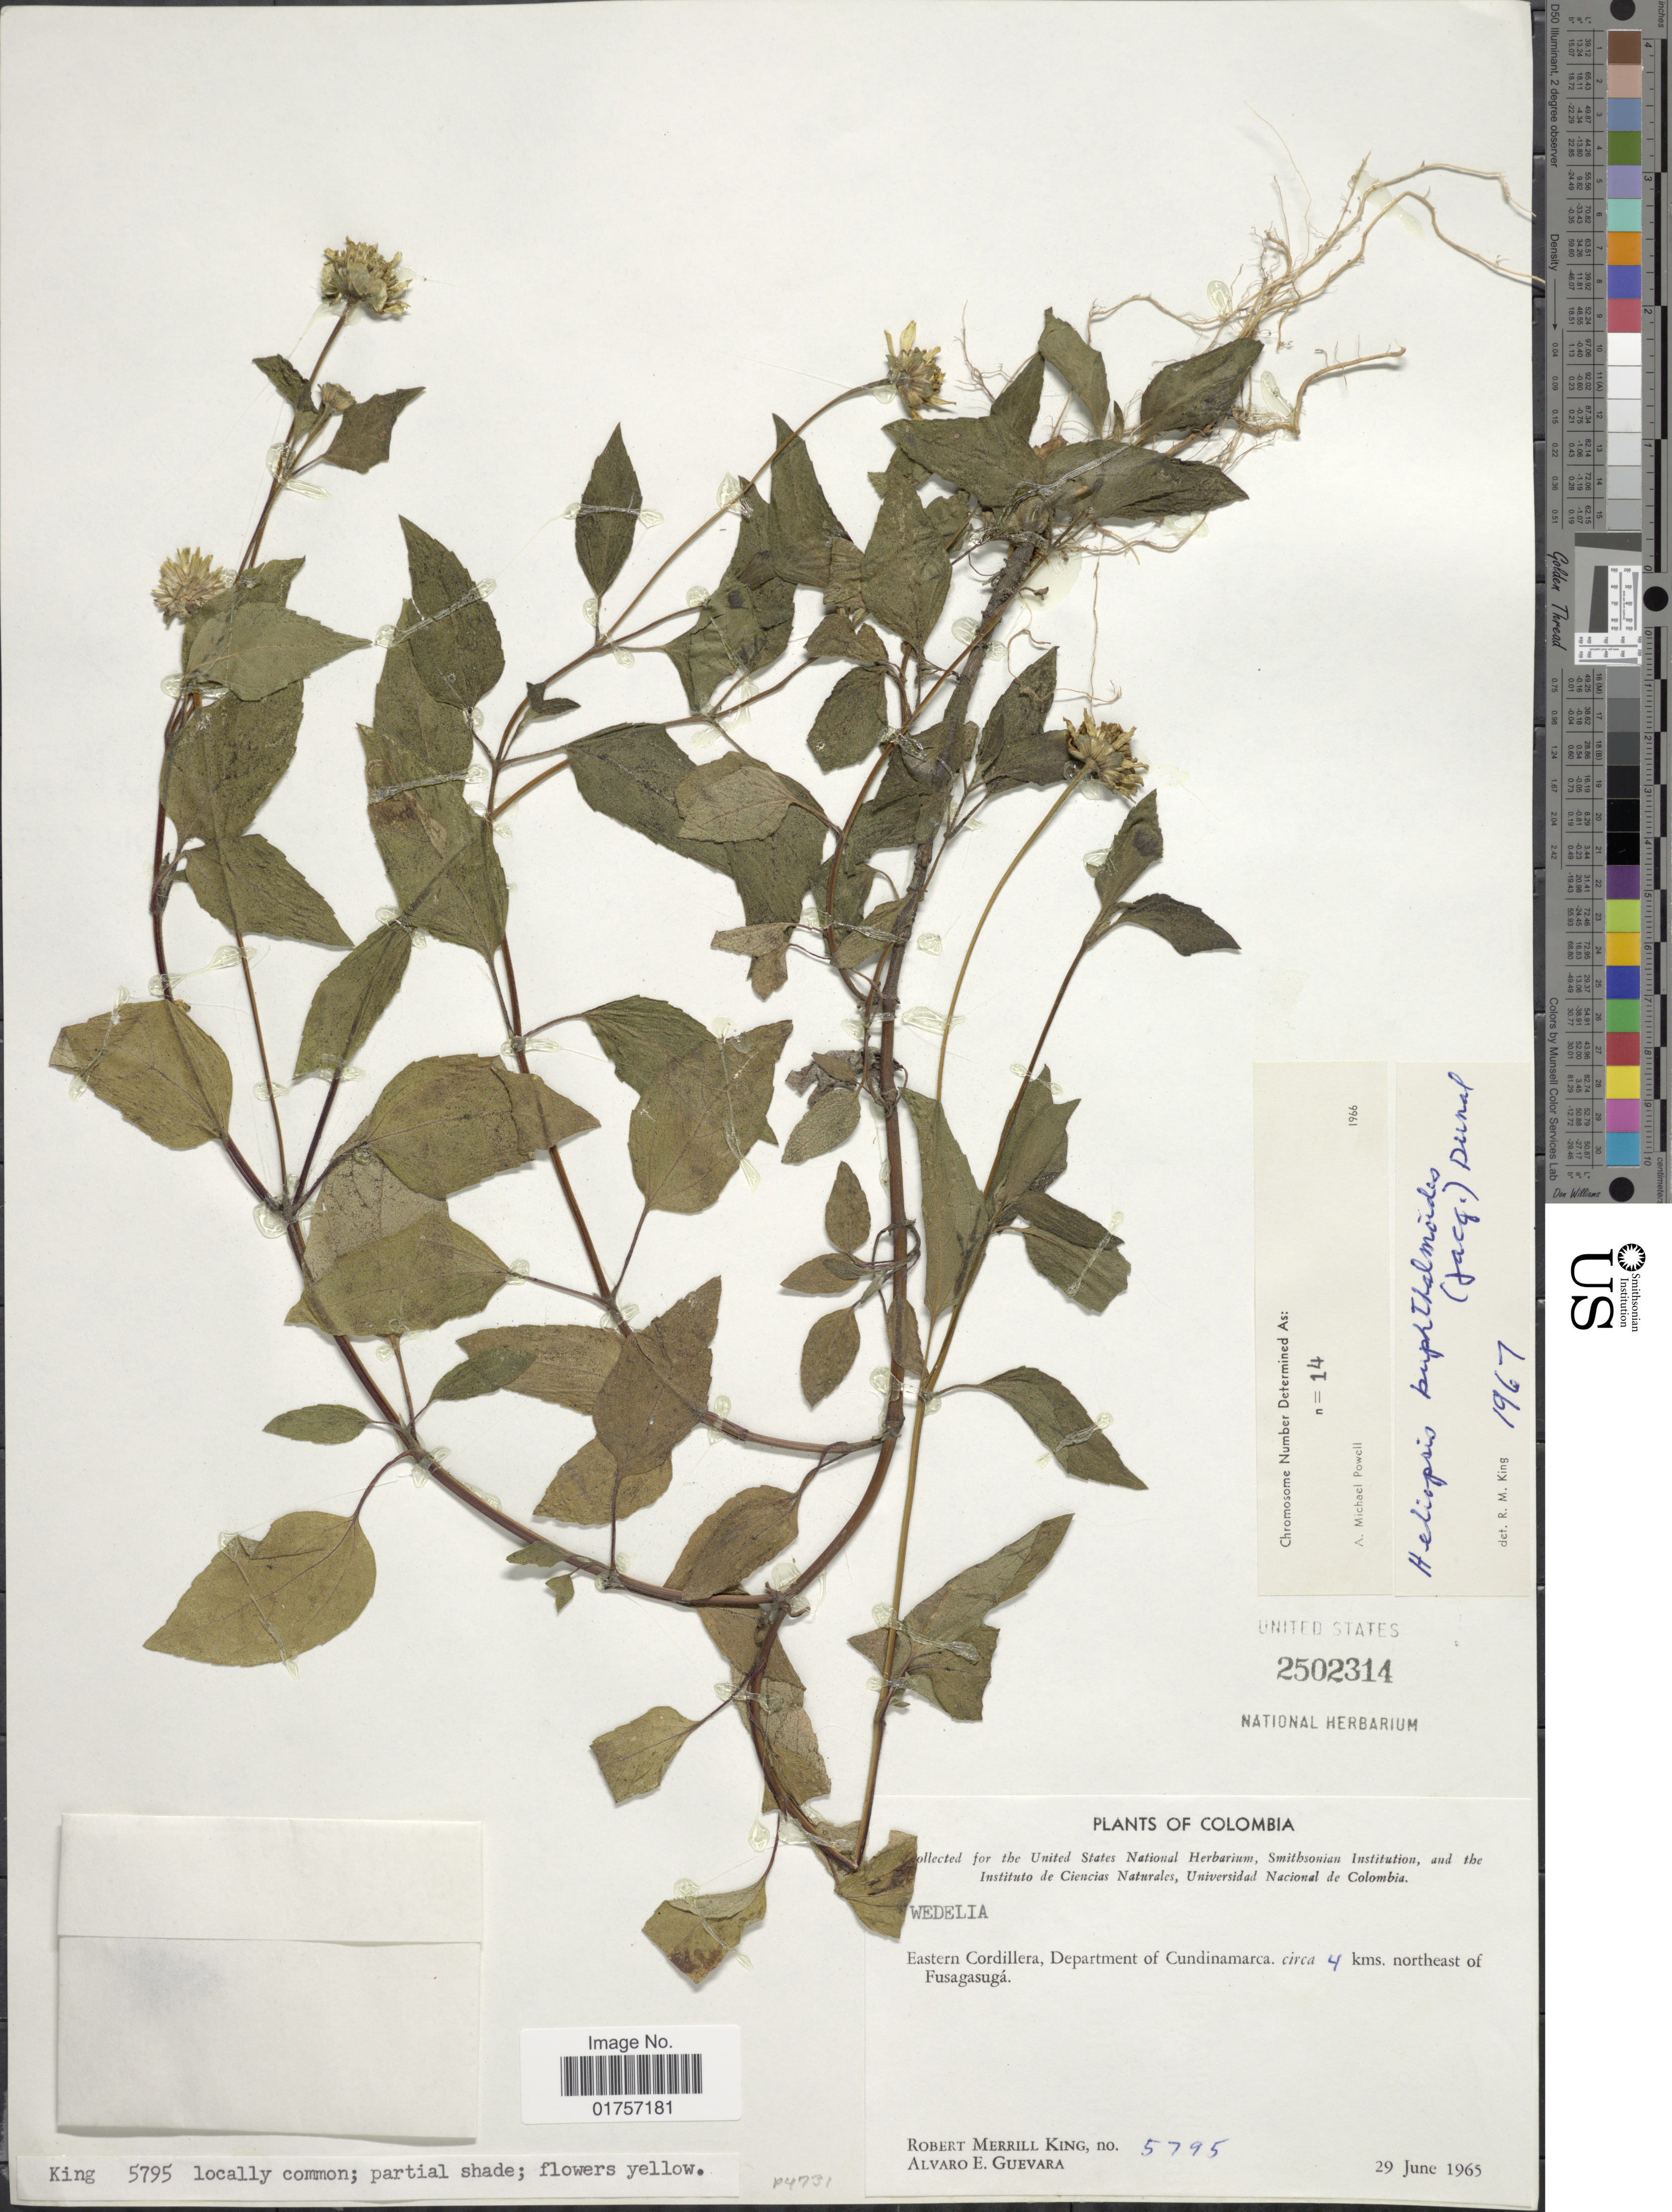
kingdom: Plantae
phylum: Tracheophyta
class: Magnoliopsida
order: Asterales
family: Asteraceae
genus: Heliopsis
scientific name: Heliopsis buphthalmoides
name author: (Jacq.) Dunal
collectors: R. M. King & A. E. Guevara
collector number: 5795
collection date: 1965-06-29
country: Colombia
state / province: Cundinamarca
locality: Eastern Cordillera. circa 4 kms. northeast of Fusagasugá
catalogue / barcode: US 2502314